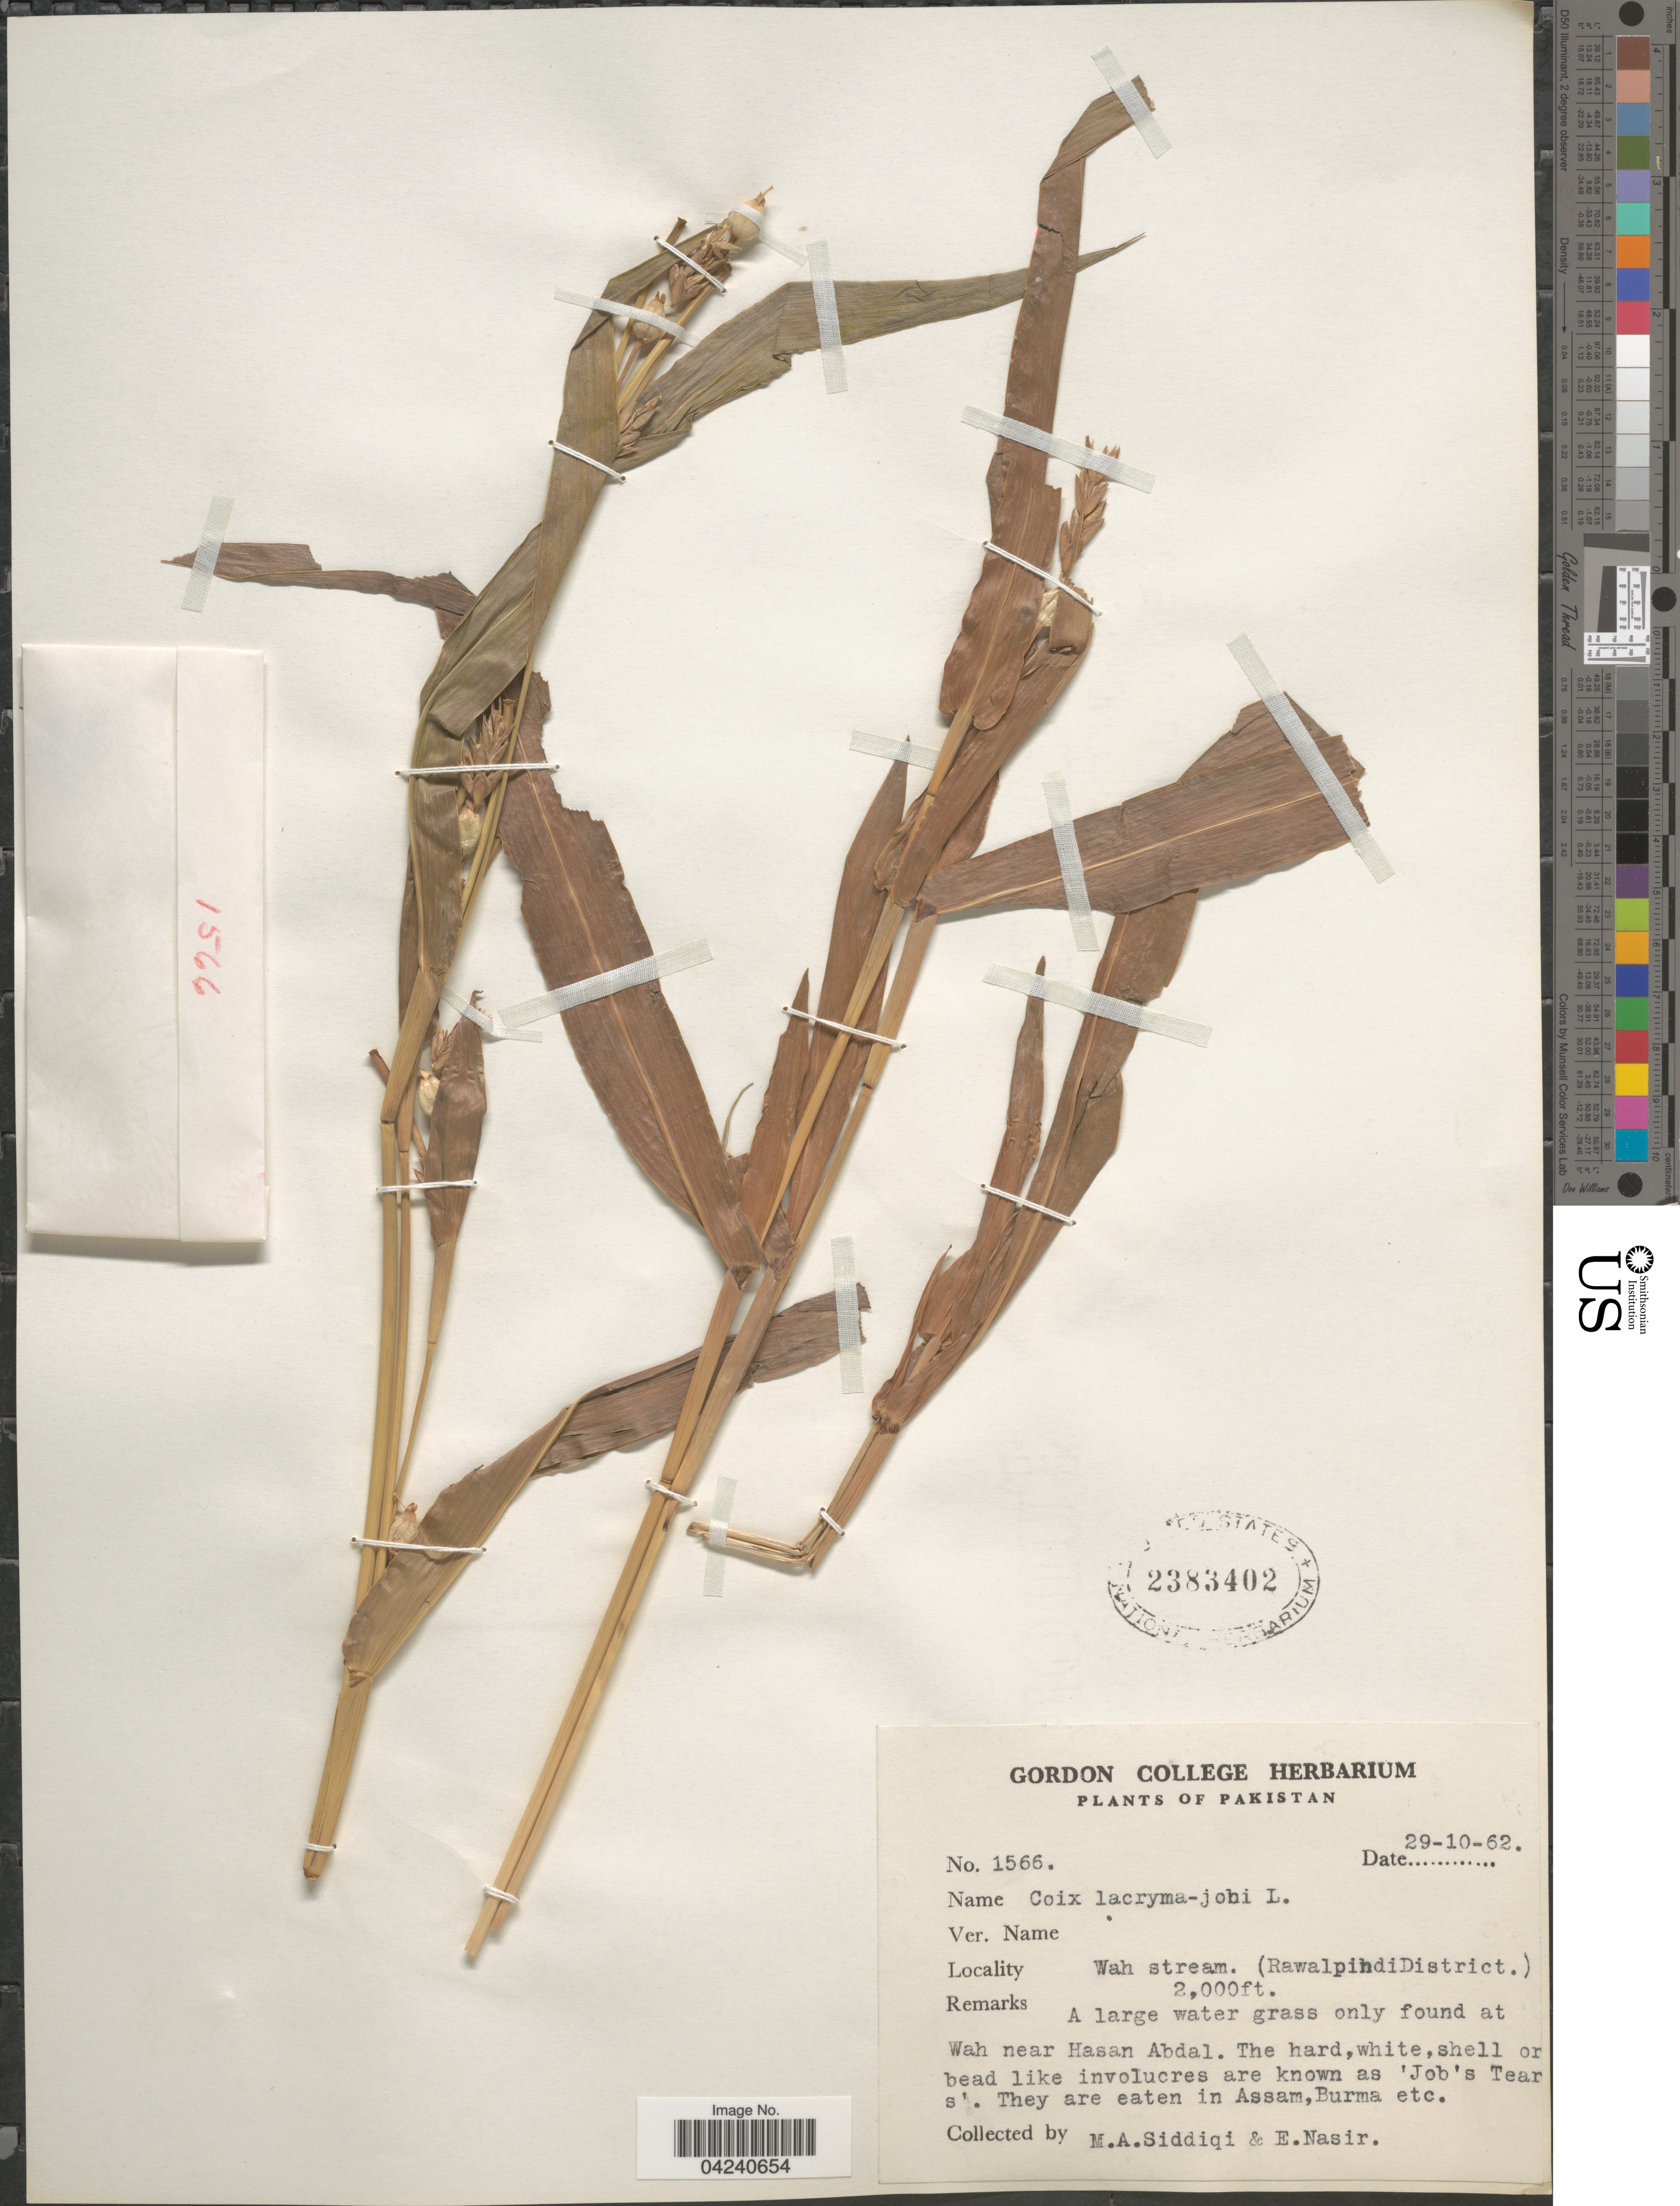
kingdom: Plantae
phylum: Tracheophyta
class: Liliopsida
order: Poales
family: Poaceae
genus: Coix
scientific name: Coix lacryma-jobi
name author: L.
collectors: M. Siddiqi & E. Nasir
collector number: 1566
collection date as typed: Transcribed d/m/y: 29/10/62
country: Pakistan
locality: Wah stream. (Rawalpindi District). At Wah near Hasan Abdal.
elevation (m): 610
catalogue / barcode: US 2383402